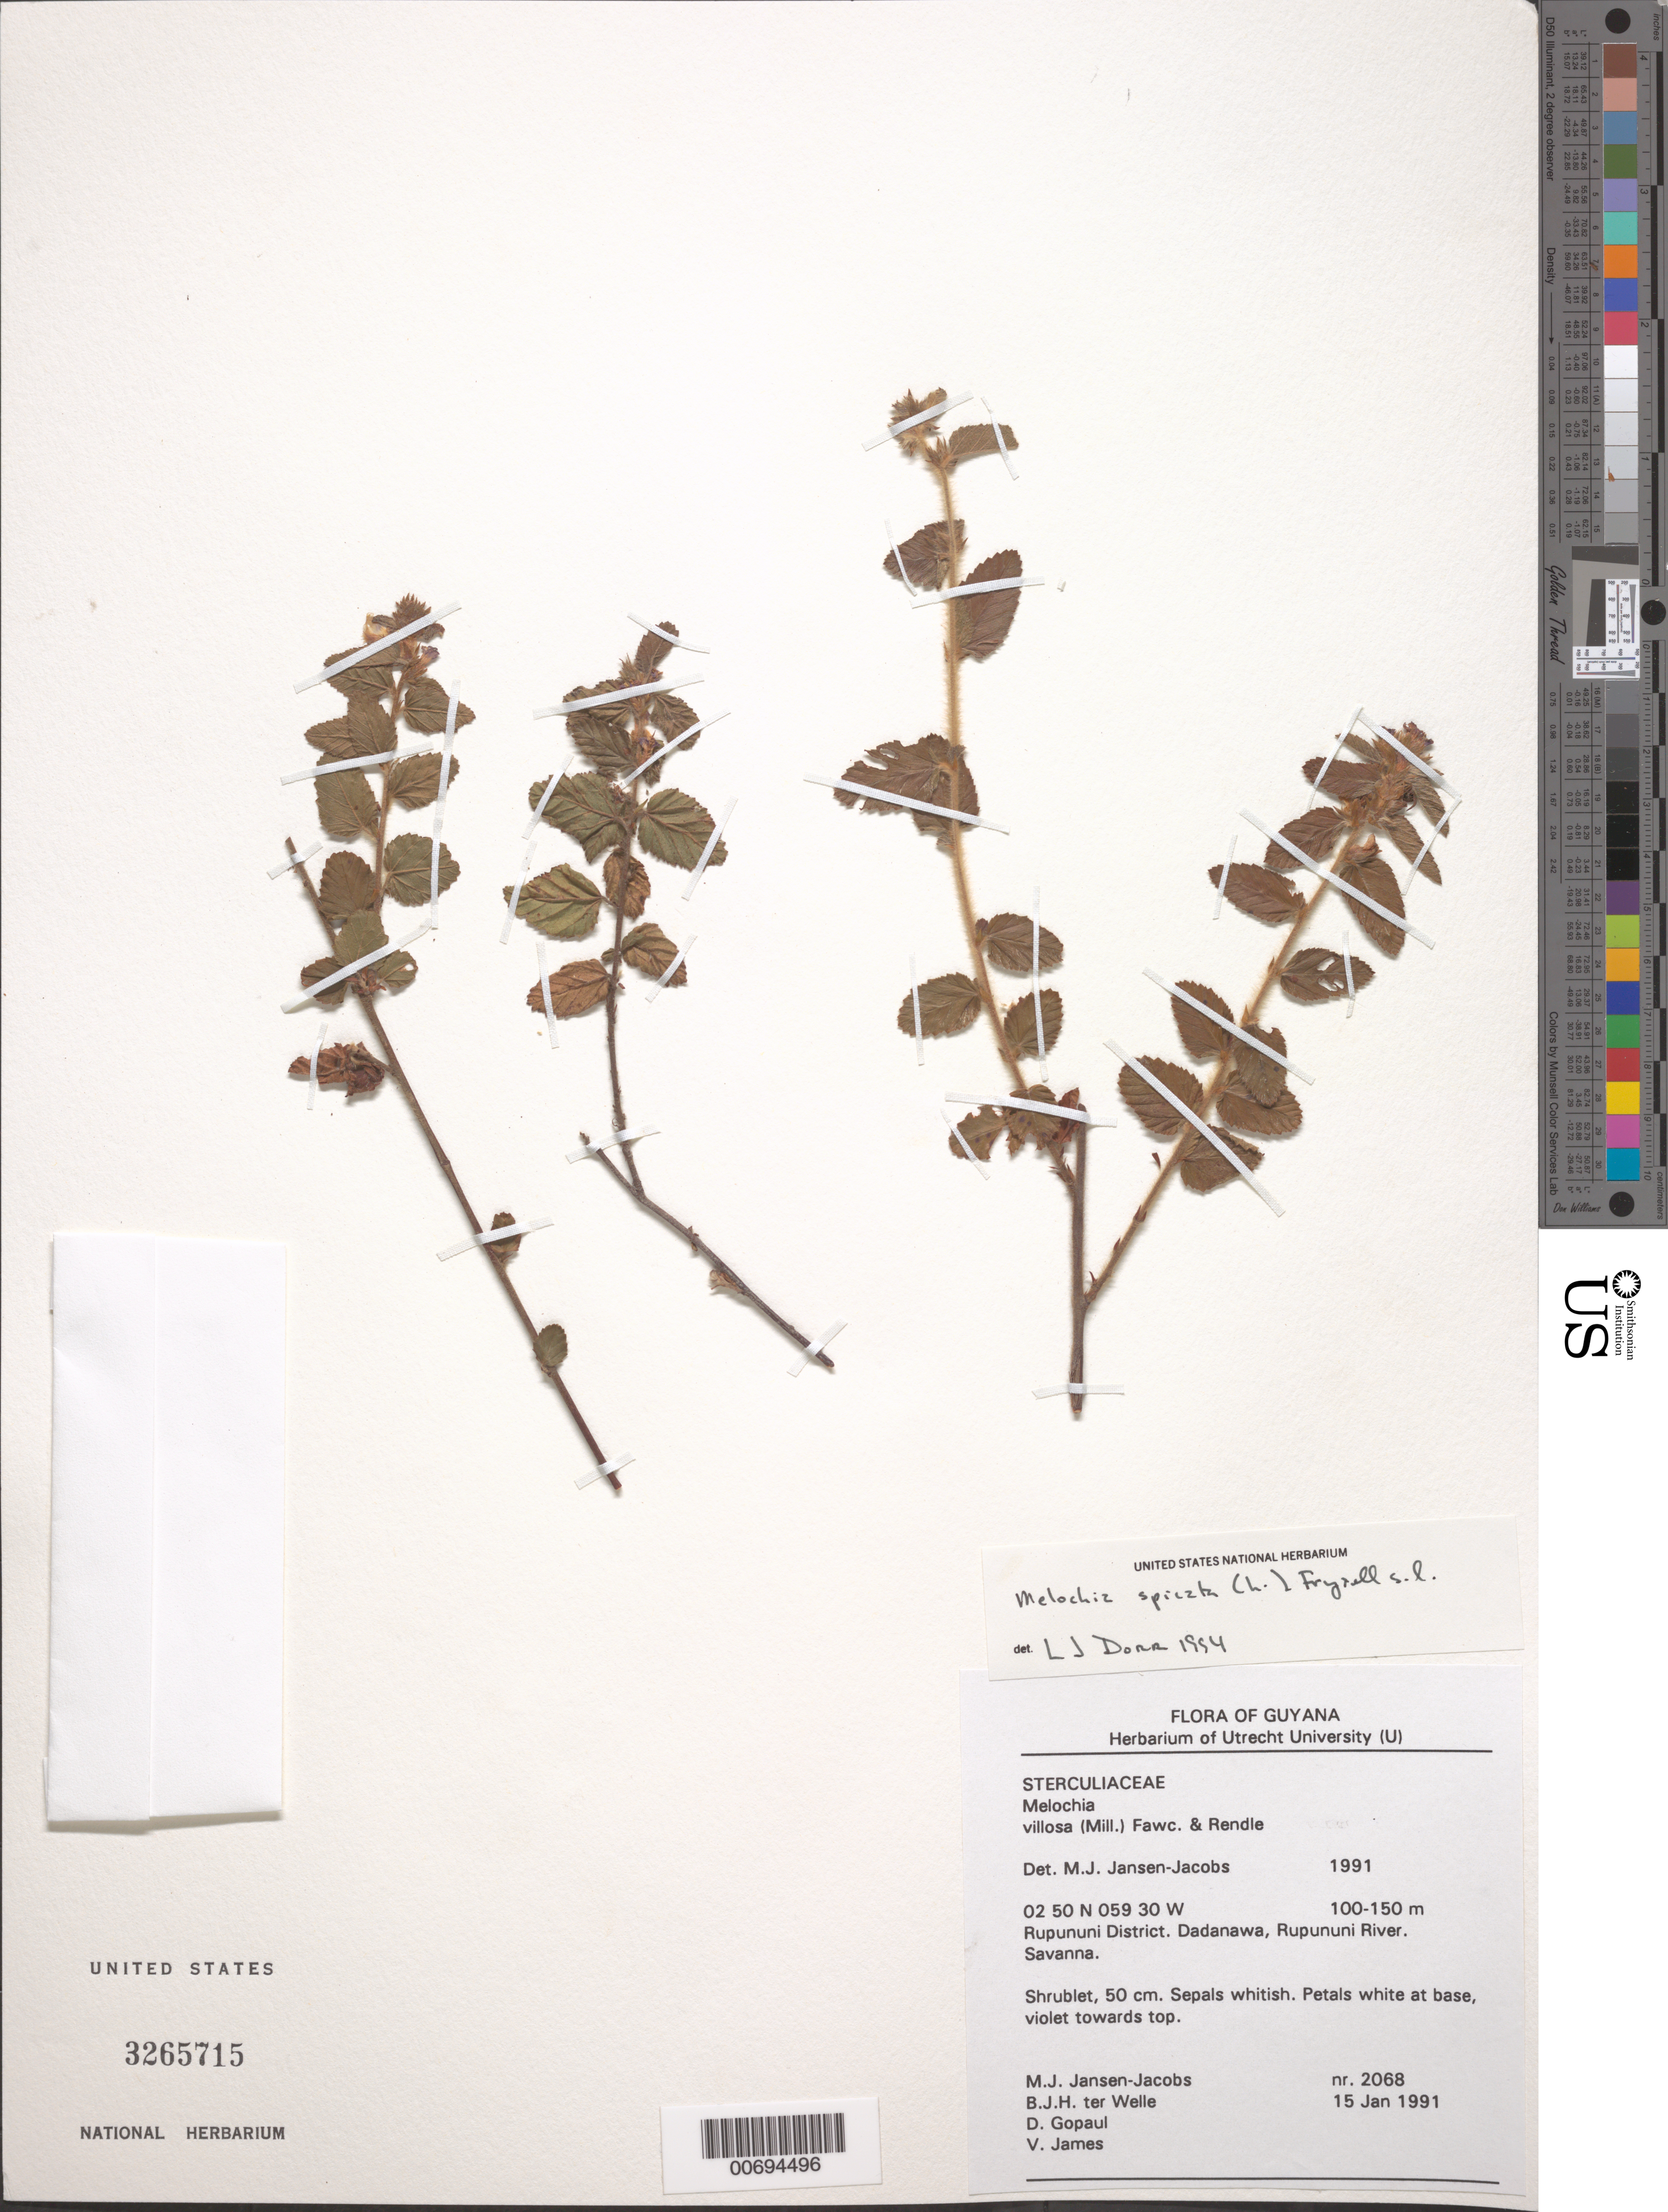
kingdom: Plantae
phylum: Tracheophyta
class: Magnoliopsida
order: Malvales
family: Malvaceae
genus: Melochia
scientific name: Melochia spicata var. spicata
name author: (L.) Fryxell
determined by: Dorr, L. J., (BOT), Smithsonian Institution - National Museum of Natural History (UNITED STATES)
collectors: M. J. Jansen-Jacobs, B. Welle, D. Gopaul & V. James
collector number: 2068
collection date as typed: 15-Jan-91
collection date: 1991-01-15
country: Guyana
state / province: U. Takutu-U. Essequibo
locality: Dadanawa, Rupununi River, Rupununi District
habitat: Savanna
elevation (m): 100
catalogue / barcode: US 3265715